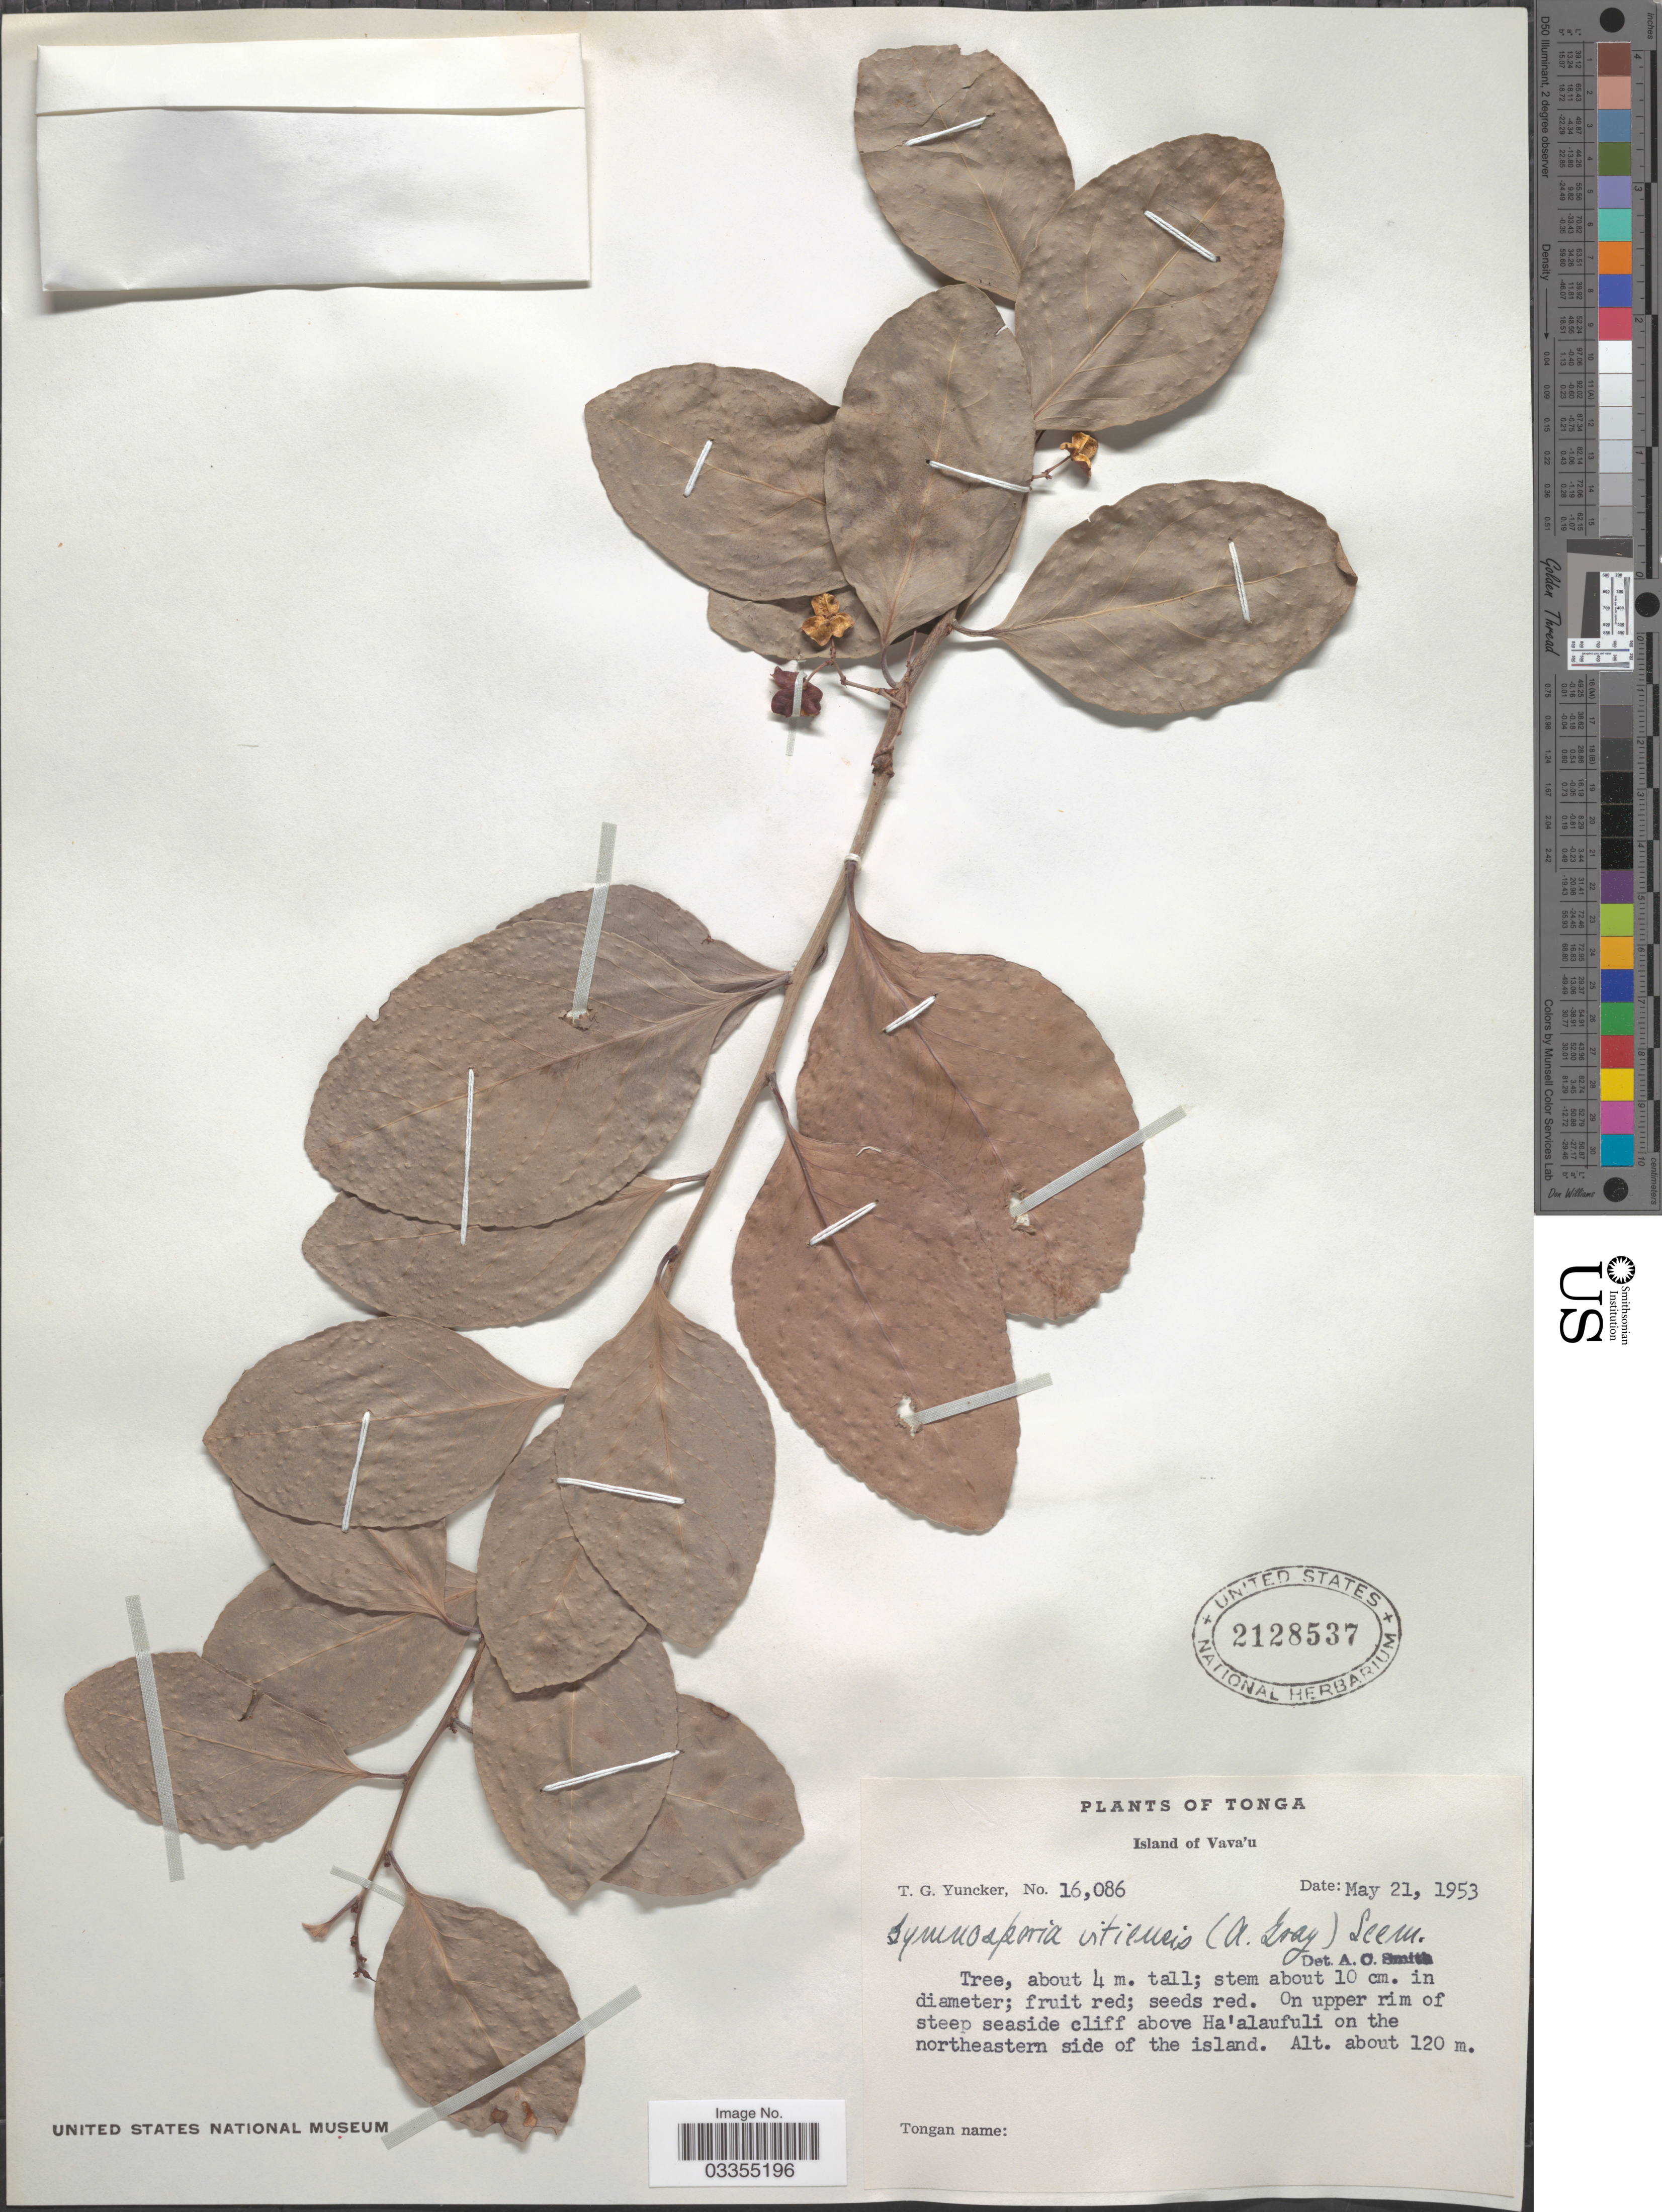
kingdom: Plantae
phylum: Tracheophyta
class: Magnoliopsida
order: Celastrales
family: Celastraceae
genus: Gymnosporia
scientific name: Gymnosporia vitiensis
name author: Seem.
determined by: Wagner, W. L., (BOT), Smithsonian Institution - National Museum of Natural History (UNITED STATES)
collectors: T. G. Yuncker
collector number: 16086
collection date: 1953-05-21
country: Tonga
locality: Island of Vava'u. On upper rim of steep seaside cliff above Ha'alaufuli on the northeastern side of the island.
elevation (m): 120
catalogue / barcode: US 2128537